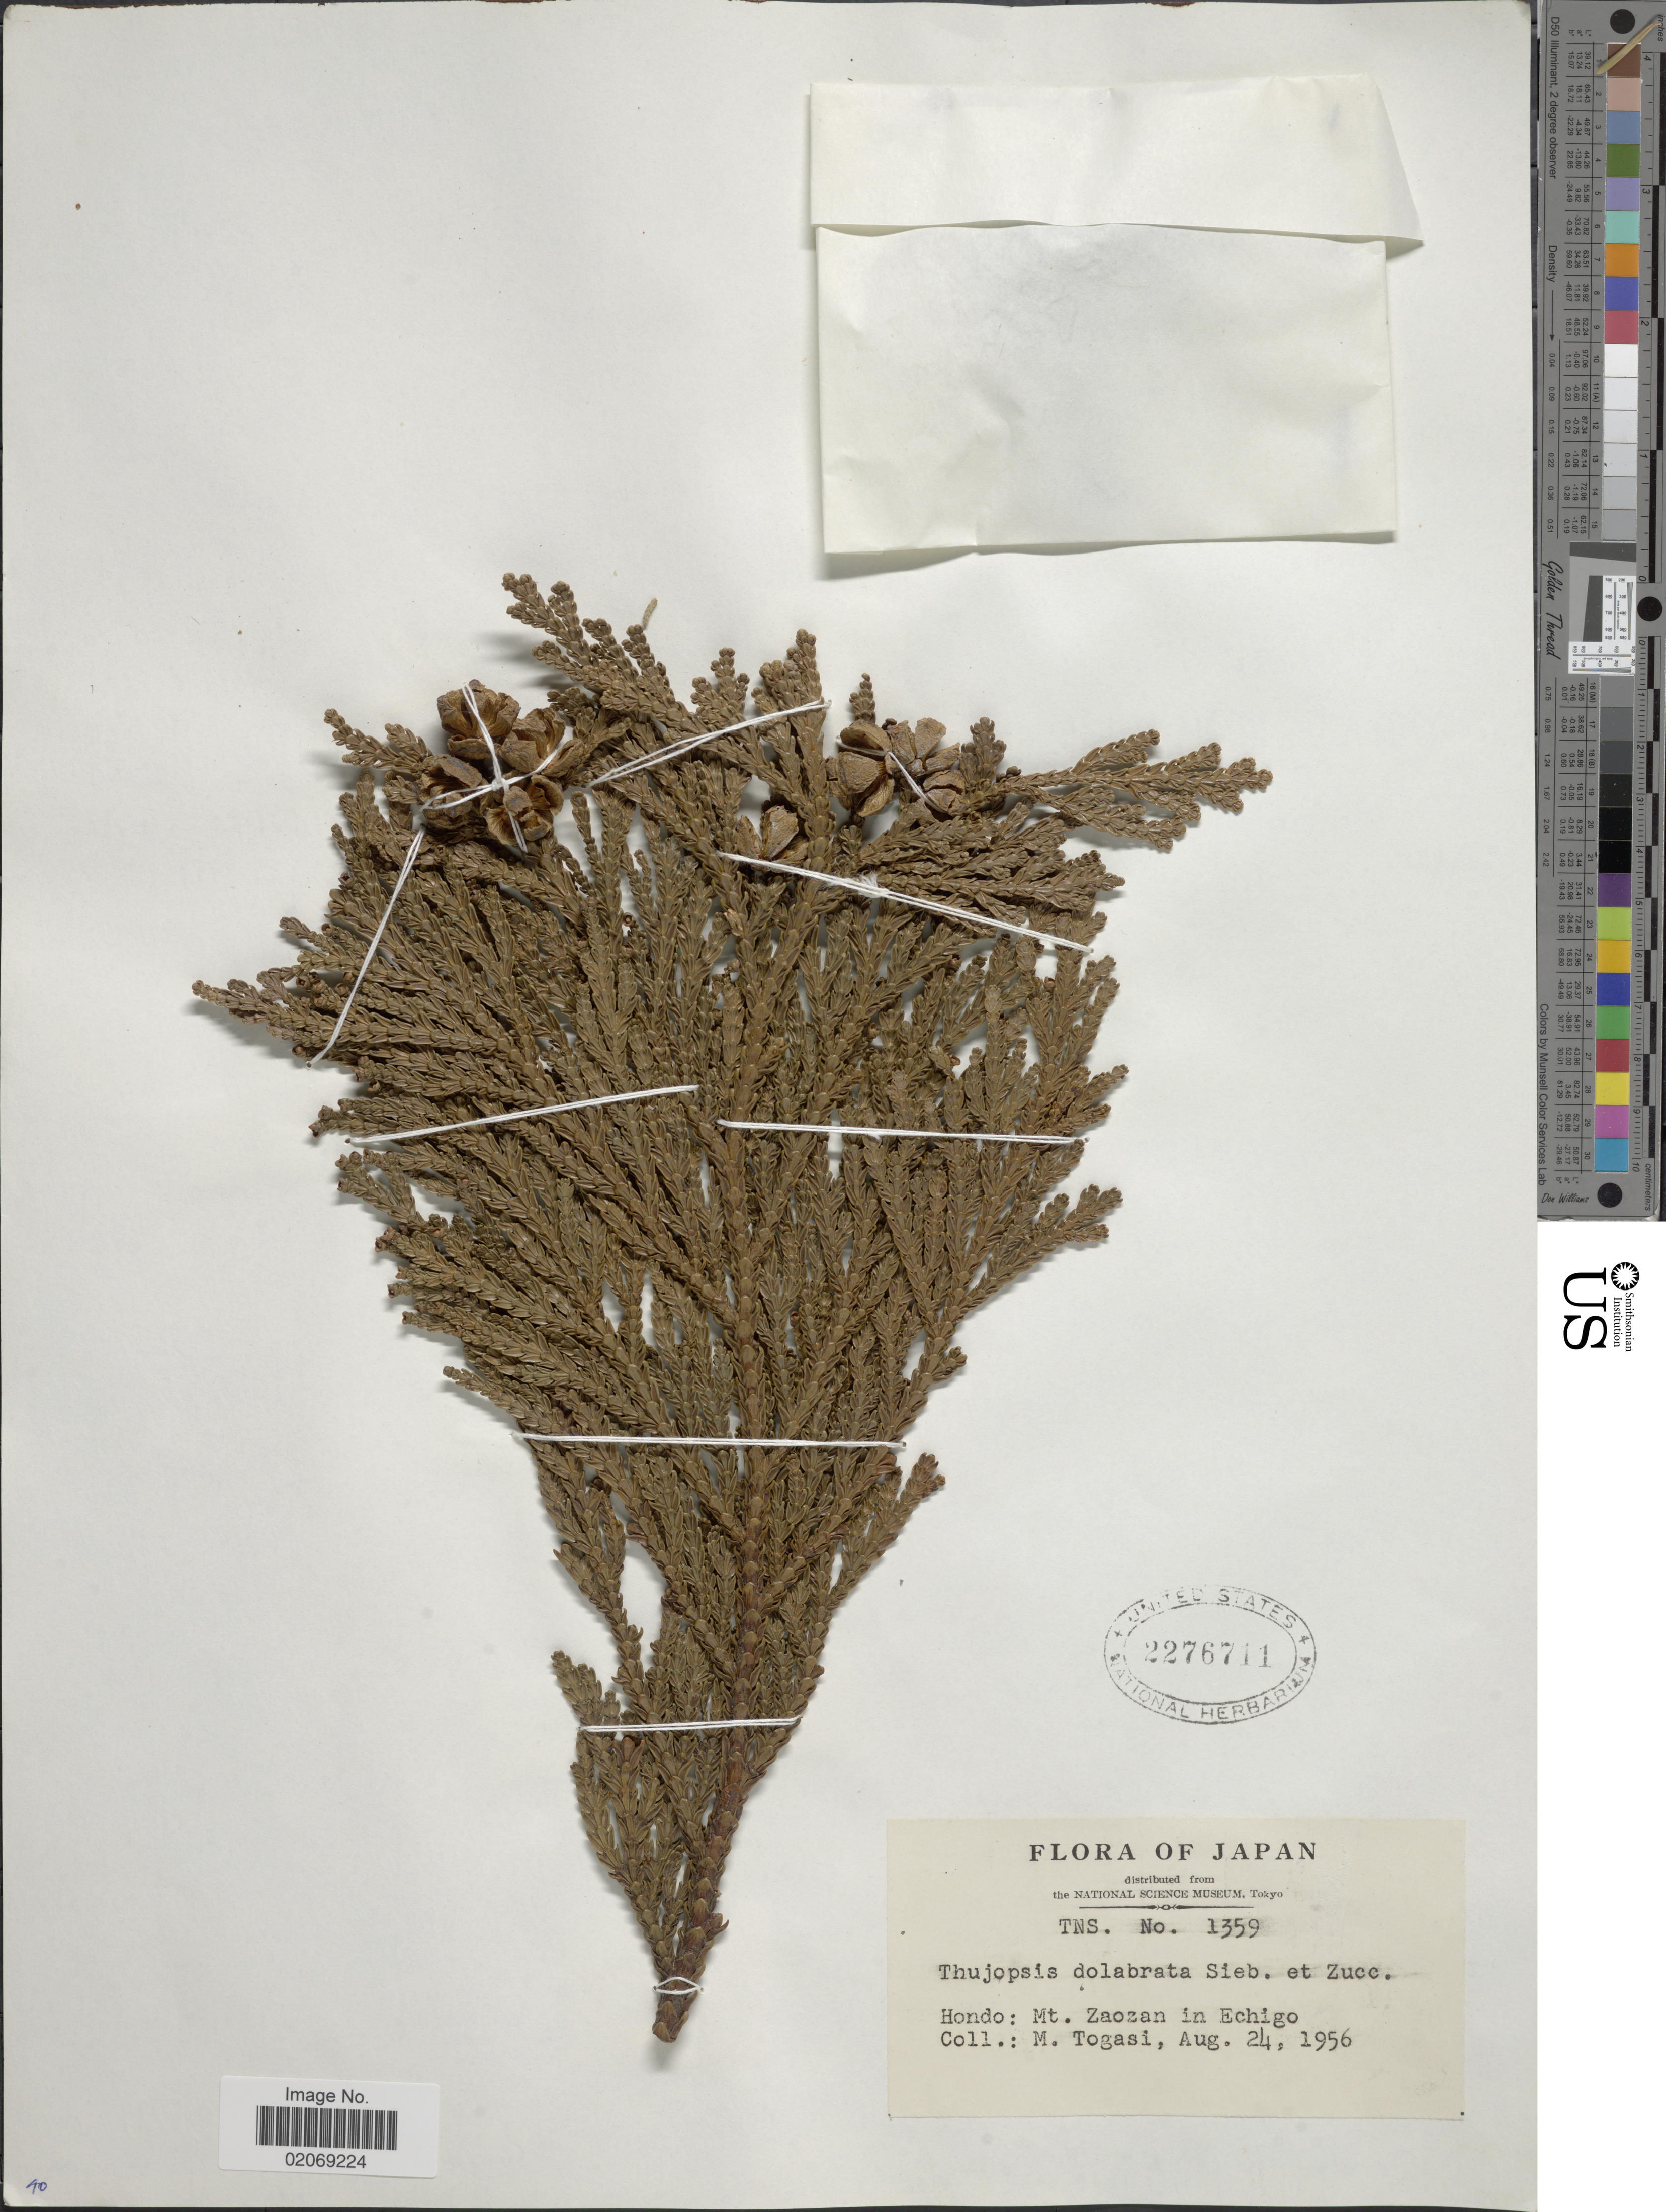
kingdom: Plantae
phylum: Tracheophyta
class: Pinopsida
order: Pinales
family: Cupressaceae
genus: Thujopsis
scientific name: Thujopsis dolabrata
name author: (Thunb. ex L. f.) Siebold & Zucc.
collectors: M. Togasi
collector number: TNS1359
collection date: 1956-08-24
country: Japan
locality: Hondo: Mt. Zaozan in Echigo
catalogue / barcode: US 2276711